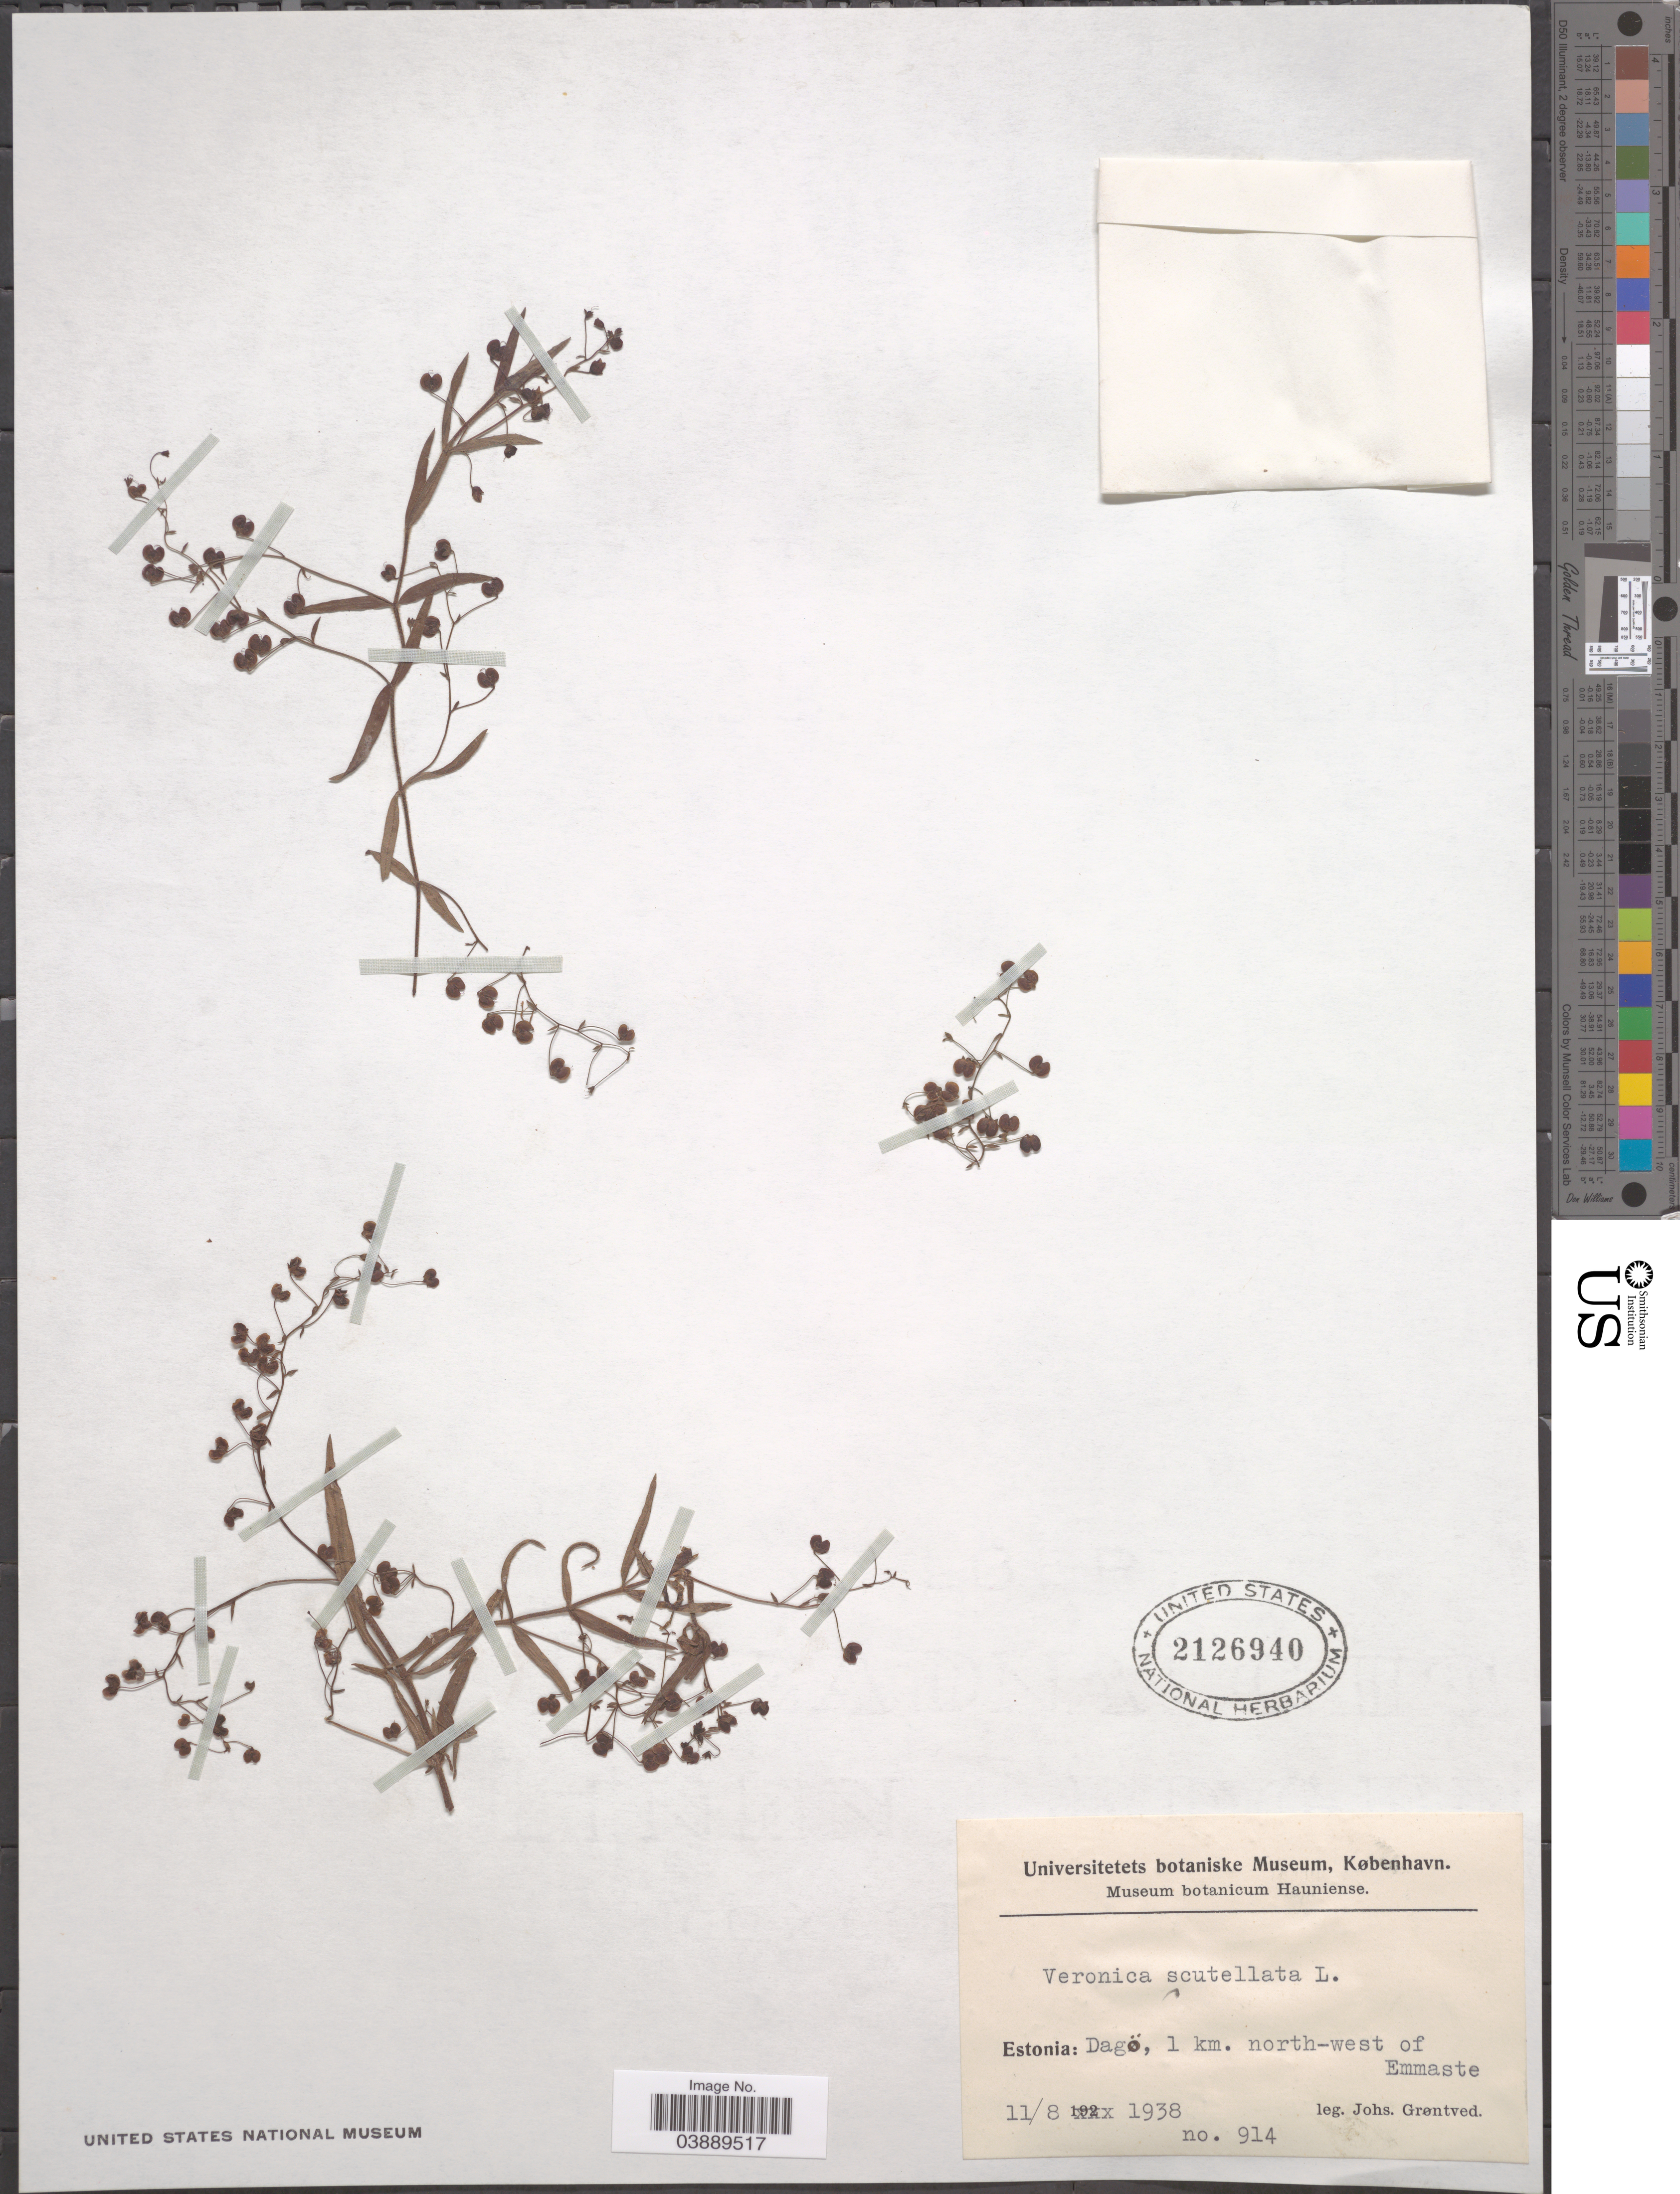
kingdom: Plantae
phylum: Tracheophyta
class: Magnoliopsida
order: Lamiales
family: Plantaginaceae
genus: Veronica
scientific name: Veronica scutellata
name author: L.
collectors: J. Grontved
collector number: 914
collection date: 1938-08-11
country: Estonia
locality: Dagö, 1 km. north-west of Emmaste.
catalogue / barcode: US 2126940